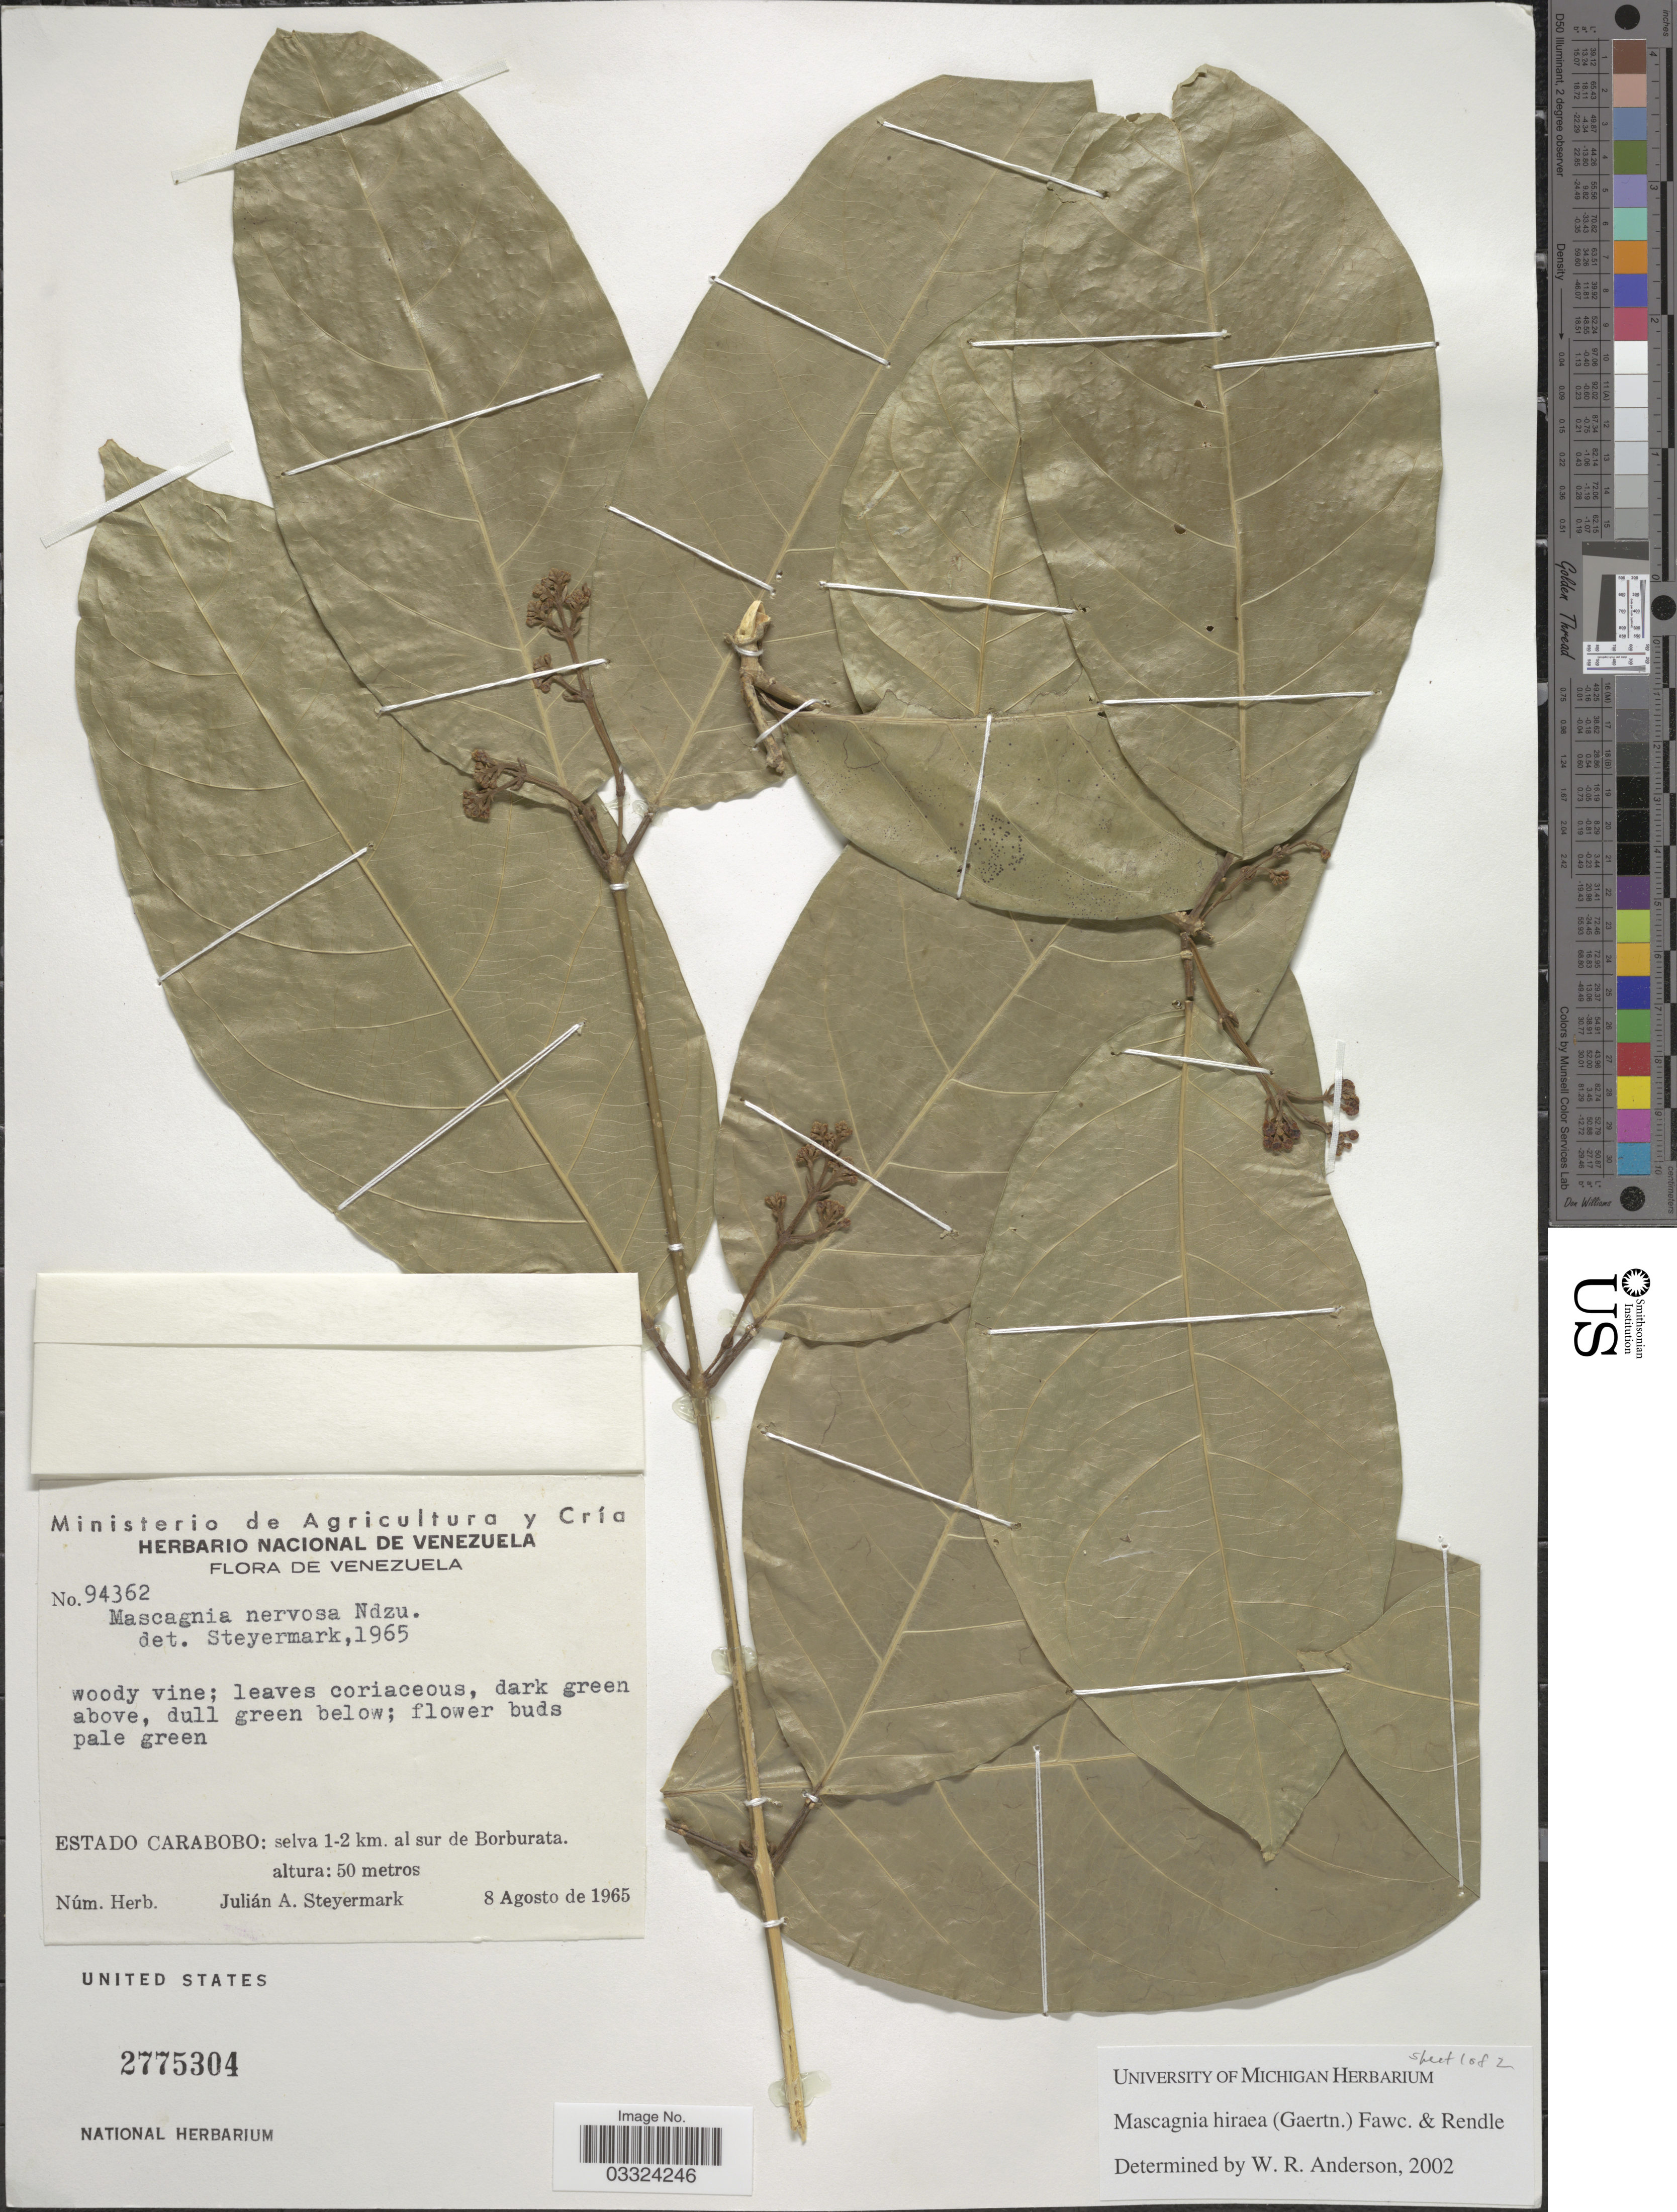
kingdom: Plantae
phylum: Tracheophyta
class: Magnoliopsida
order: Malpighiales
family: Malpighiaceae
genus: Adelphia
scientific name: Adelphia hiraea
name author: (Gaertn.) W.R. Anderson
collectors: J. Steyermark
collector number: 94362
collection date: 1965-08-08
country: Venezuela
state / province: Carabobo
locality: Selva 1-2 km. al sur de Borburata.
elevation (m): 50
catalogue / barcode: US 2775304